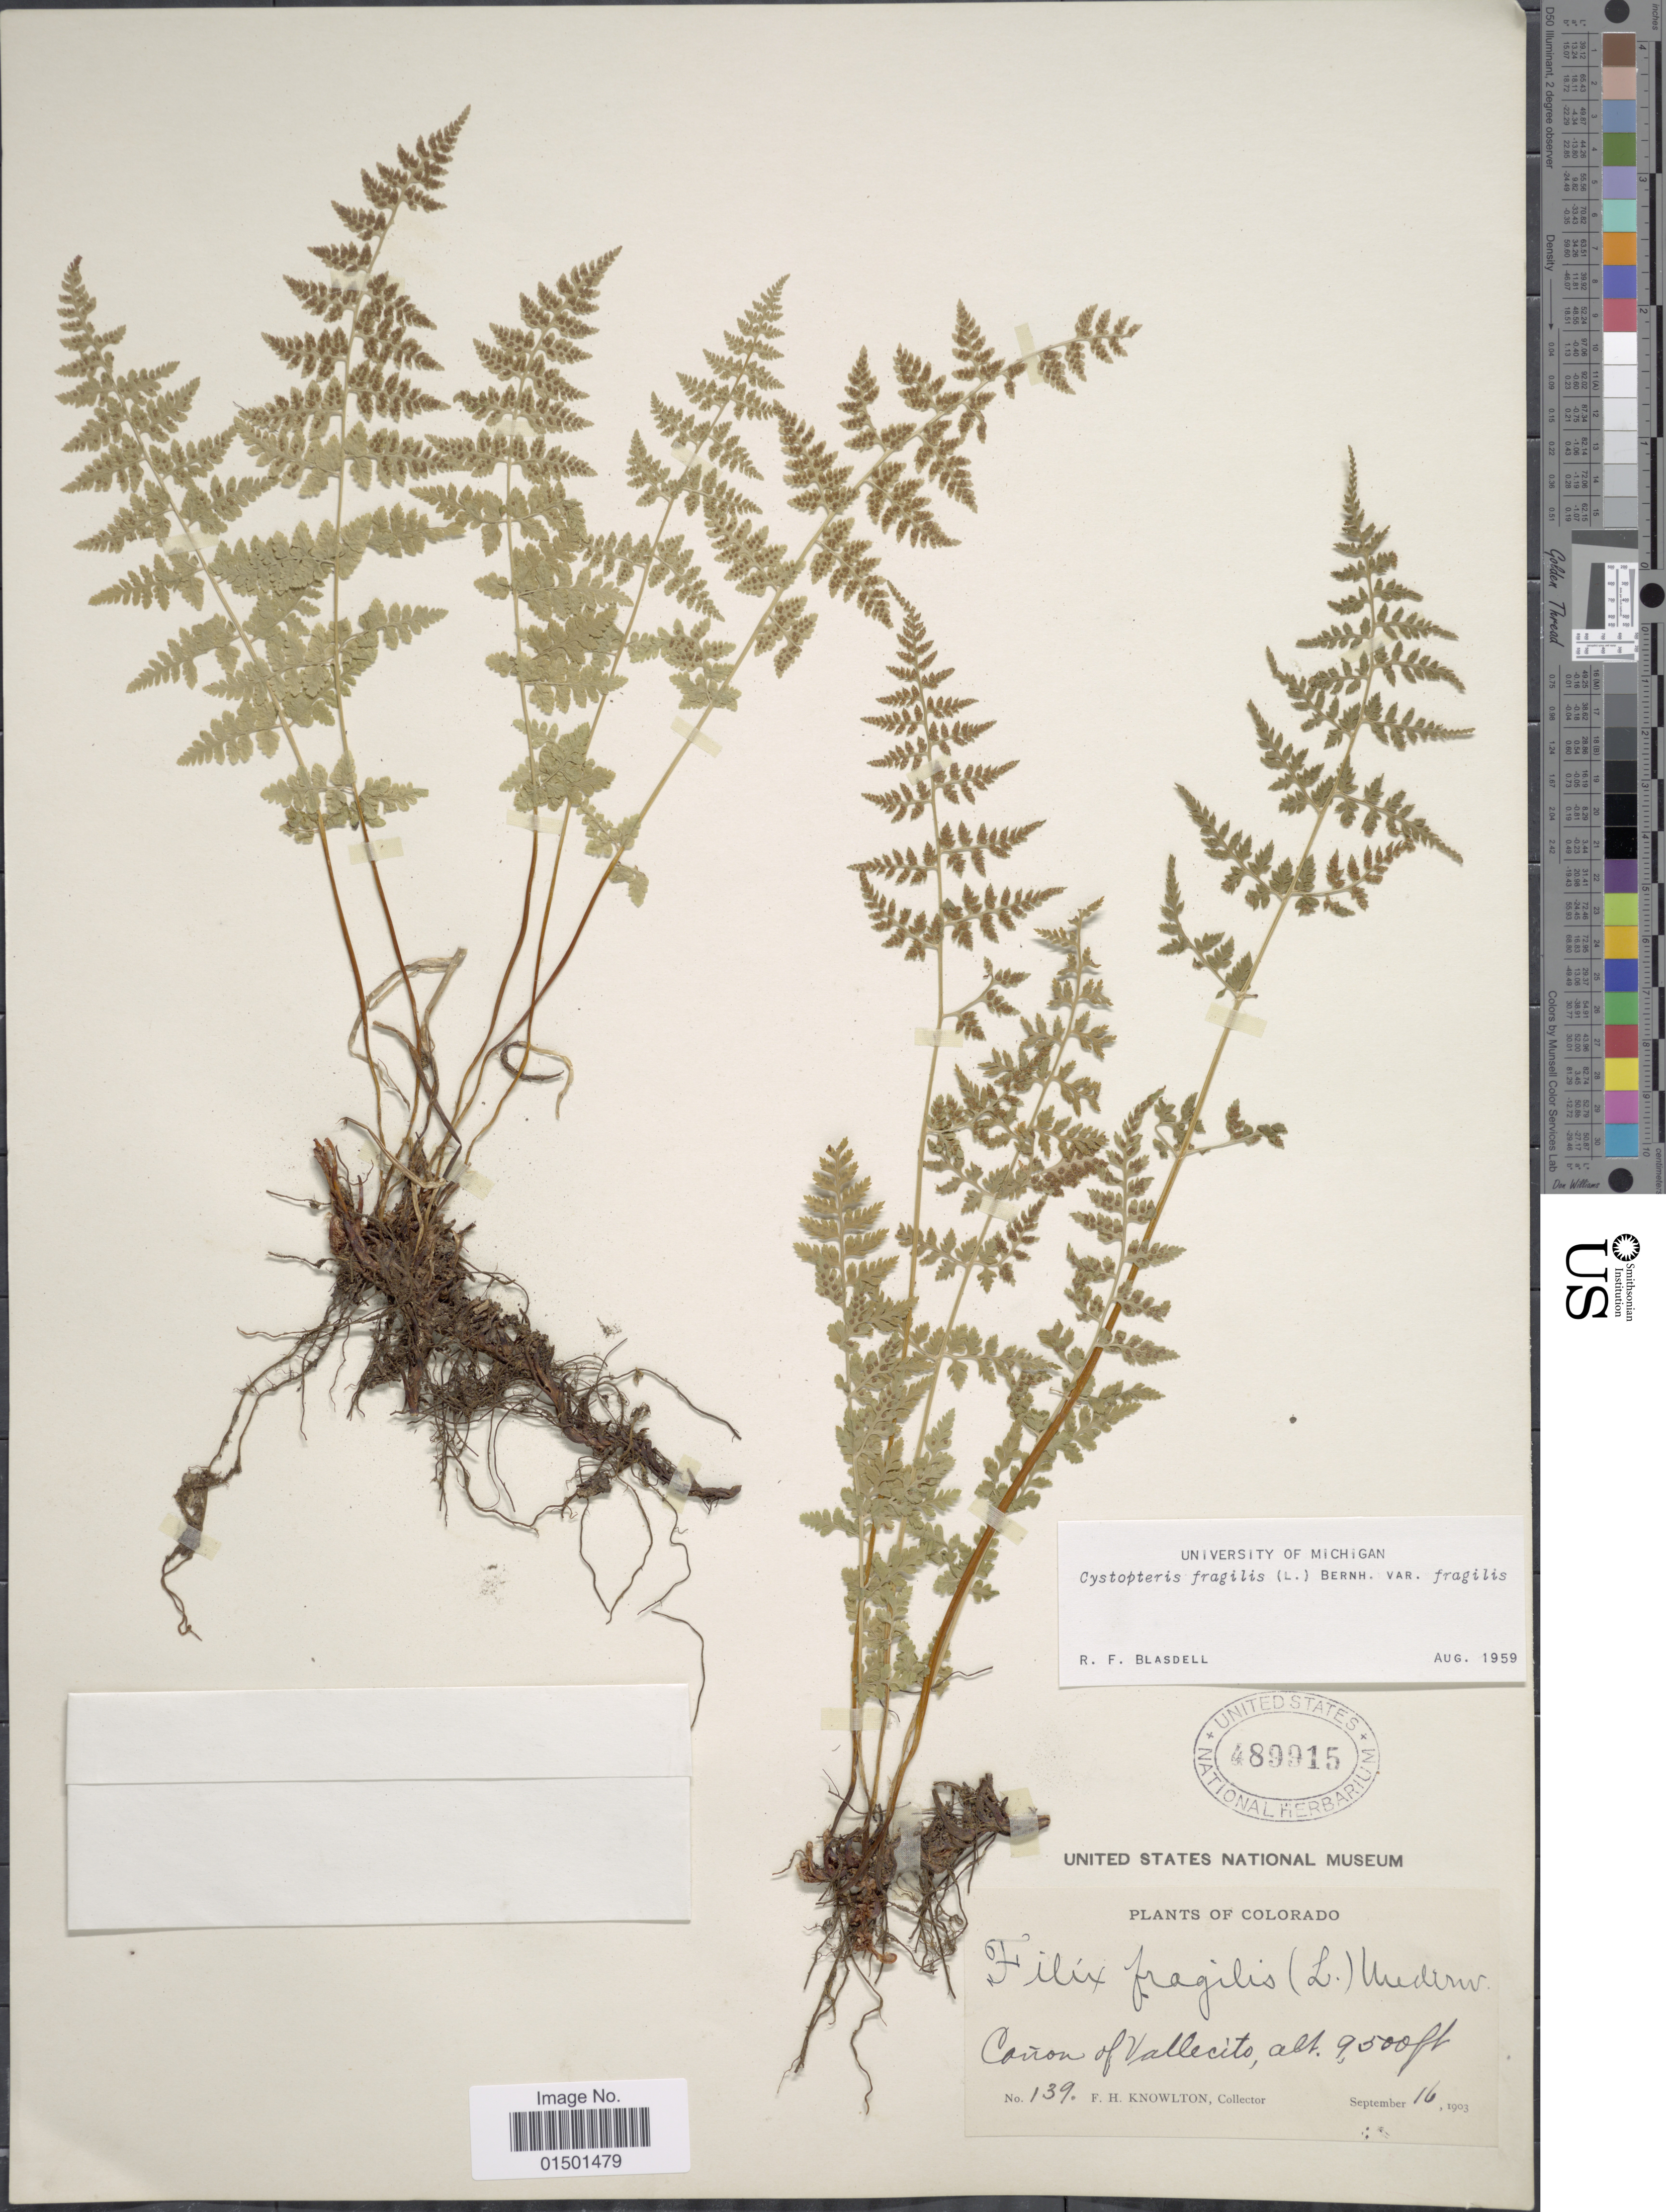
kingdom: Plantae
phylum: Tracheophyta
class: Polypodiopsida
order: Polypodiales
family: Cystopteridaceae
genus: Cystopteris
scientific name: Cystopteris fragilis var. fragilis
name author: (L.) Bernh.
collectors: F. H. Knowlton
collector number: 139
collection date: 1903-09-16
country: United States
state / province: Colorado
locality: Canon of Vallecito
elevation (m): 2896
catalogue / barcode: US 489915